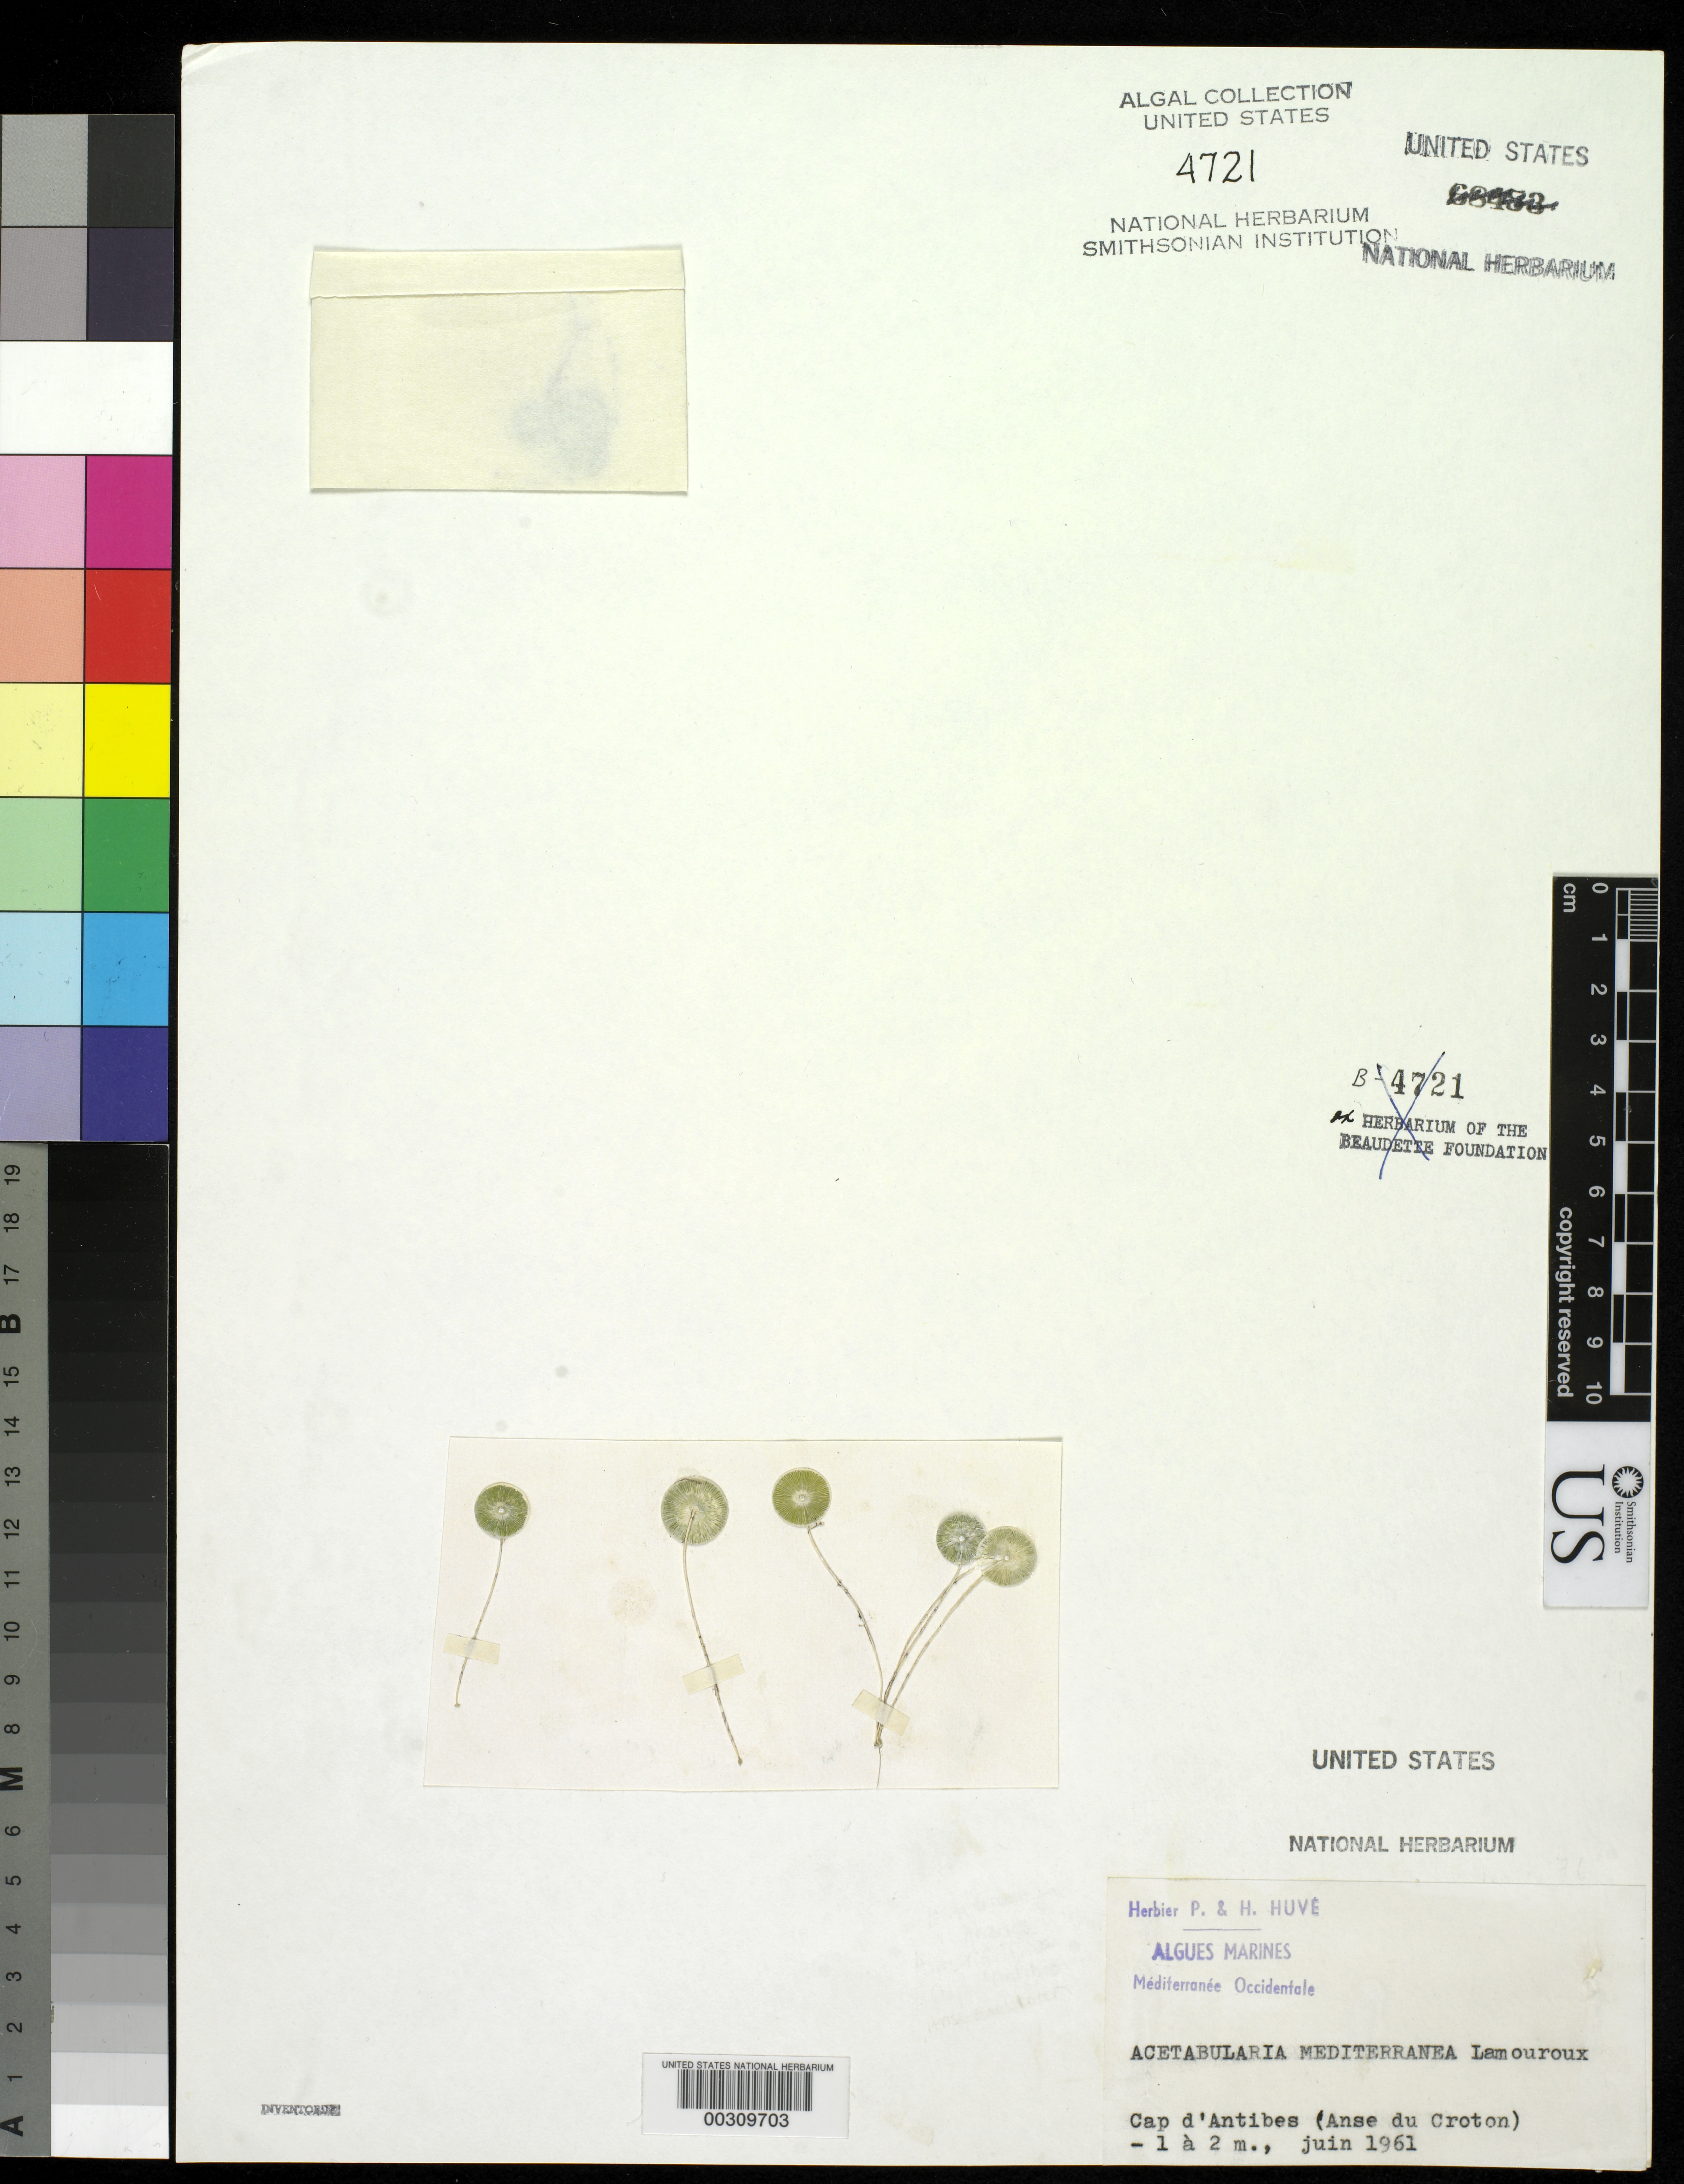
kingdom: Plantae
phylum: Chlorophyta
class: Ulvophyceae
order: Dasycladales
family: Polyphysaceae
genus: Acetabularia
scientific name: Acetabularia acetabulum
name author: J.V.Lamouroux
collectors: P. Huve & H. Huve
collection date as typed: Jun 1961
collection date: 1961-06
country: France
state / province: Provence-Alpes-Côte d'Azur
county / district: Alpes-Maritimes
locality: Anse du Croton, Cap d'Antibes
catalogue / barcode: US 4721